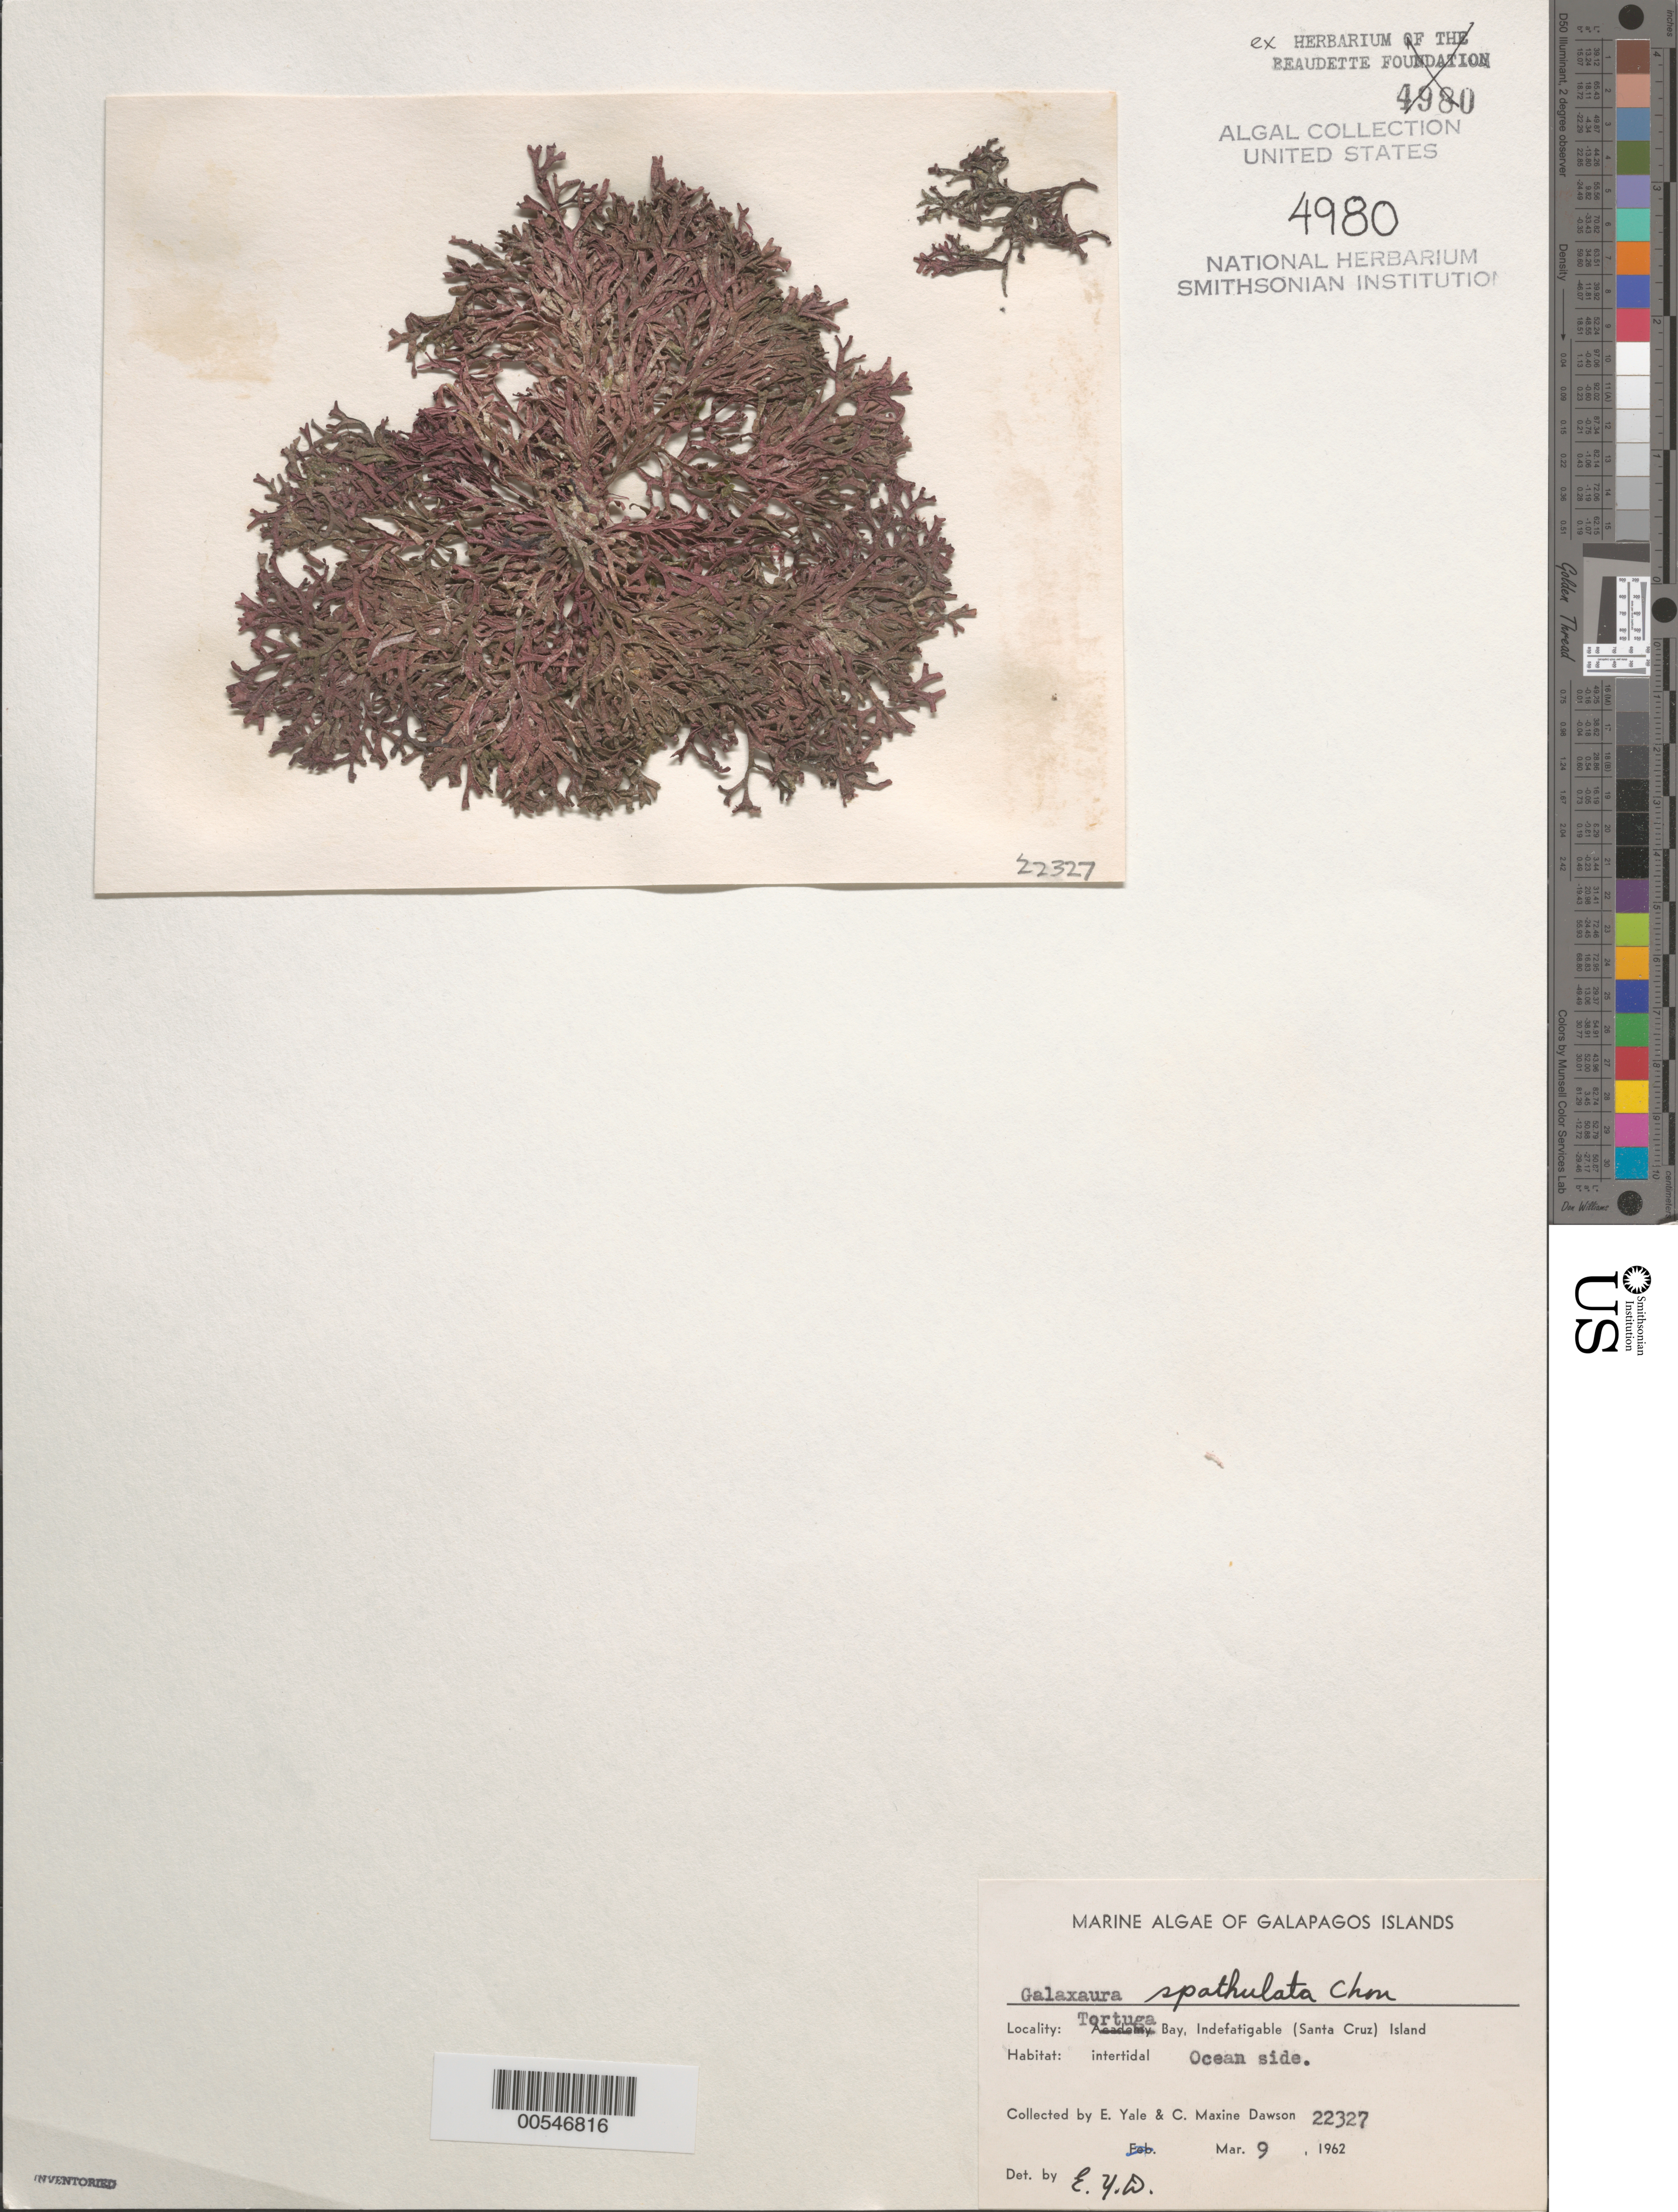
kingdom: Plantae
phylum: Rhodophyta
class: Florideophyceae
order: Nemaliales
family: Galaxauraceae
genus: Dichotomaria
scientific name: Dichotomaria spathulata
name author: (Kjellm.) A. Kurihara & Huisman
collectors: E. Y. Dawson & C. M. Dawson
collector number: EYD 22327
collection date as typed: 09 Mar 1962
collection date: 1962-03-09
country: Ecuador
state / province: Colón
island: Santa Cruz [Indefatigable, Chaves]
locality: Tortuga Bay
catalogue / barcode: US 4980